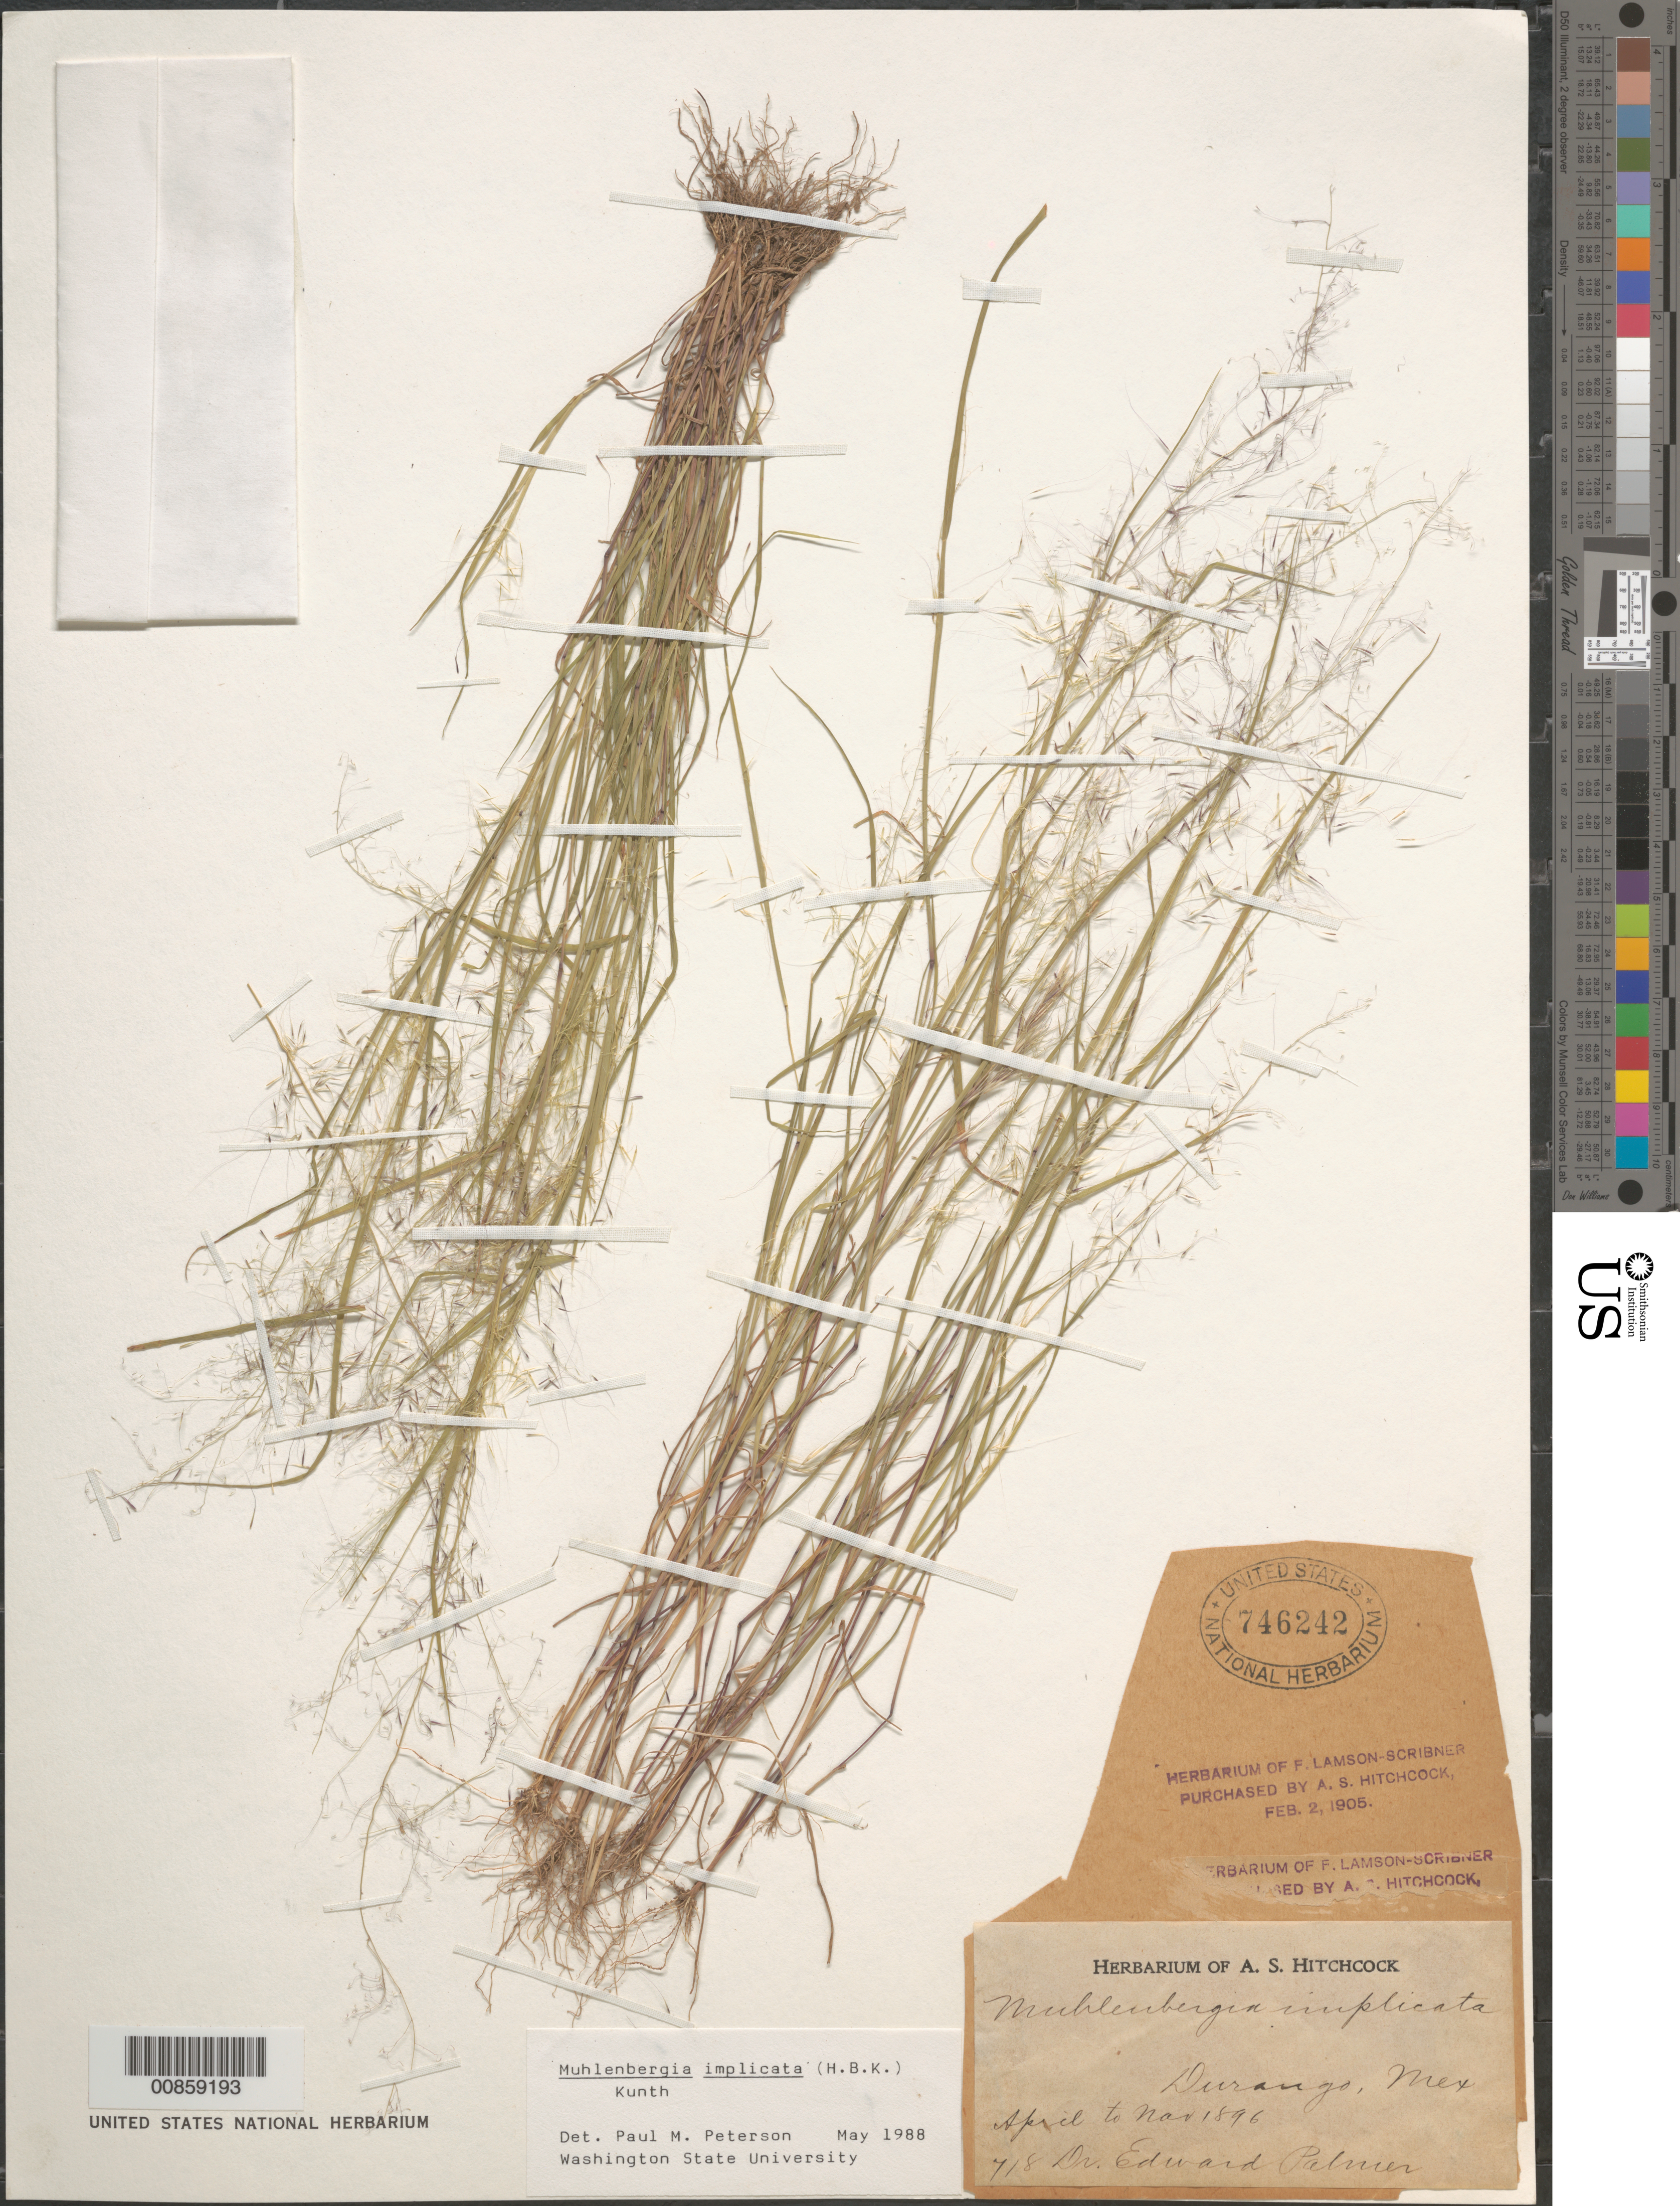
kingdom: Plantae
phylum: Tracheophyta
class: Liliopsida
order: Poales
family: Poaceae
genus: Muhlenbergia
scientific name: Muhlenbergia implicata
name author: (Kunth) Trin.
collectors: E. Palmer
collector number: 718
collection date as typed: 09 Sep 1898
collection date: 1898-09-09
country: Mexico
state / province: Durango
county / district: Durango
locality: Durango and vicinity, mpio. Durango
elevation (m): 1900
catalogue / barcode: US 746242